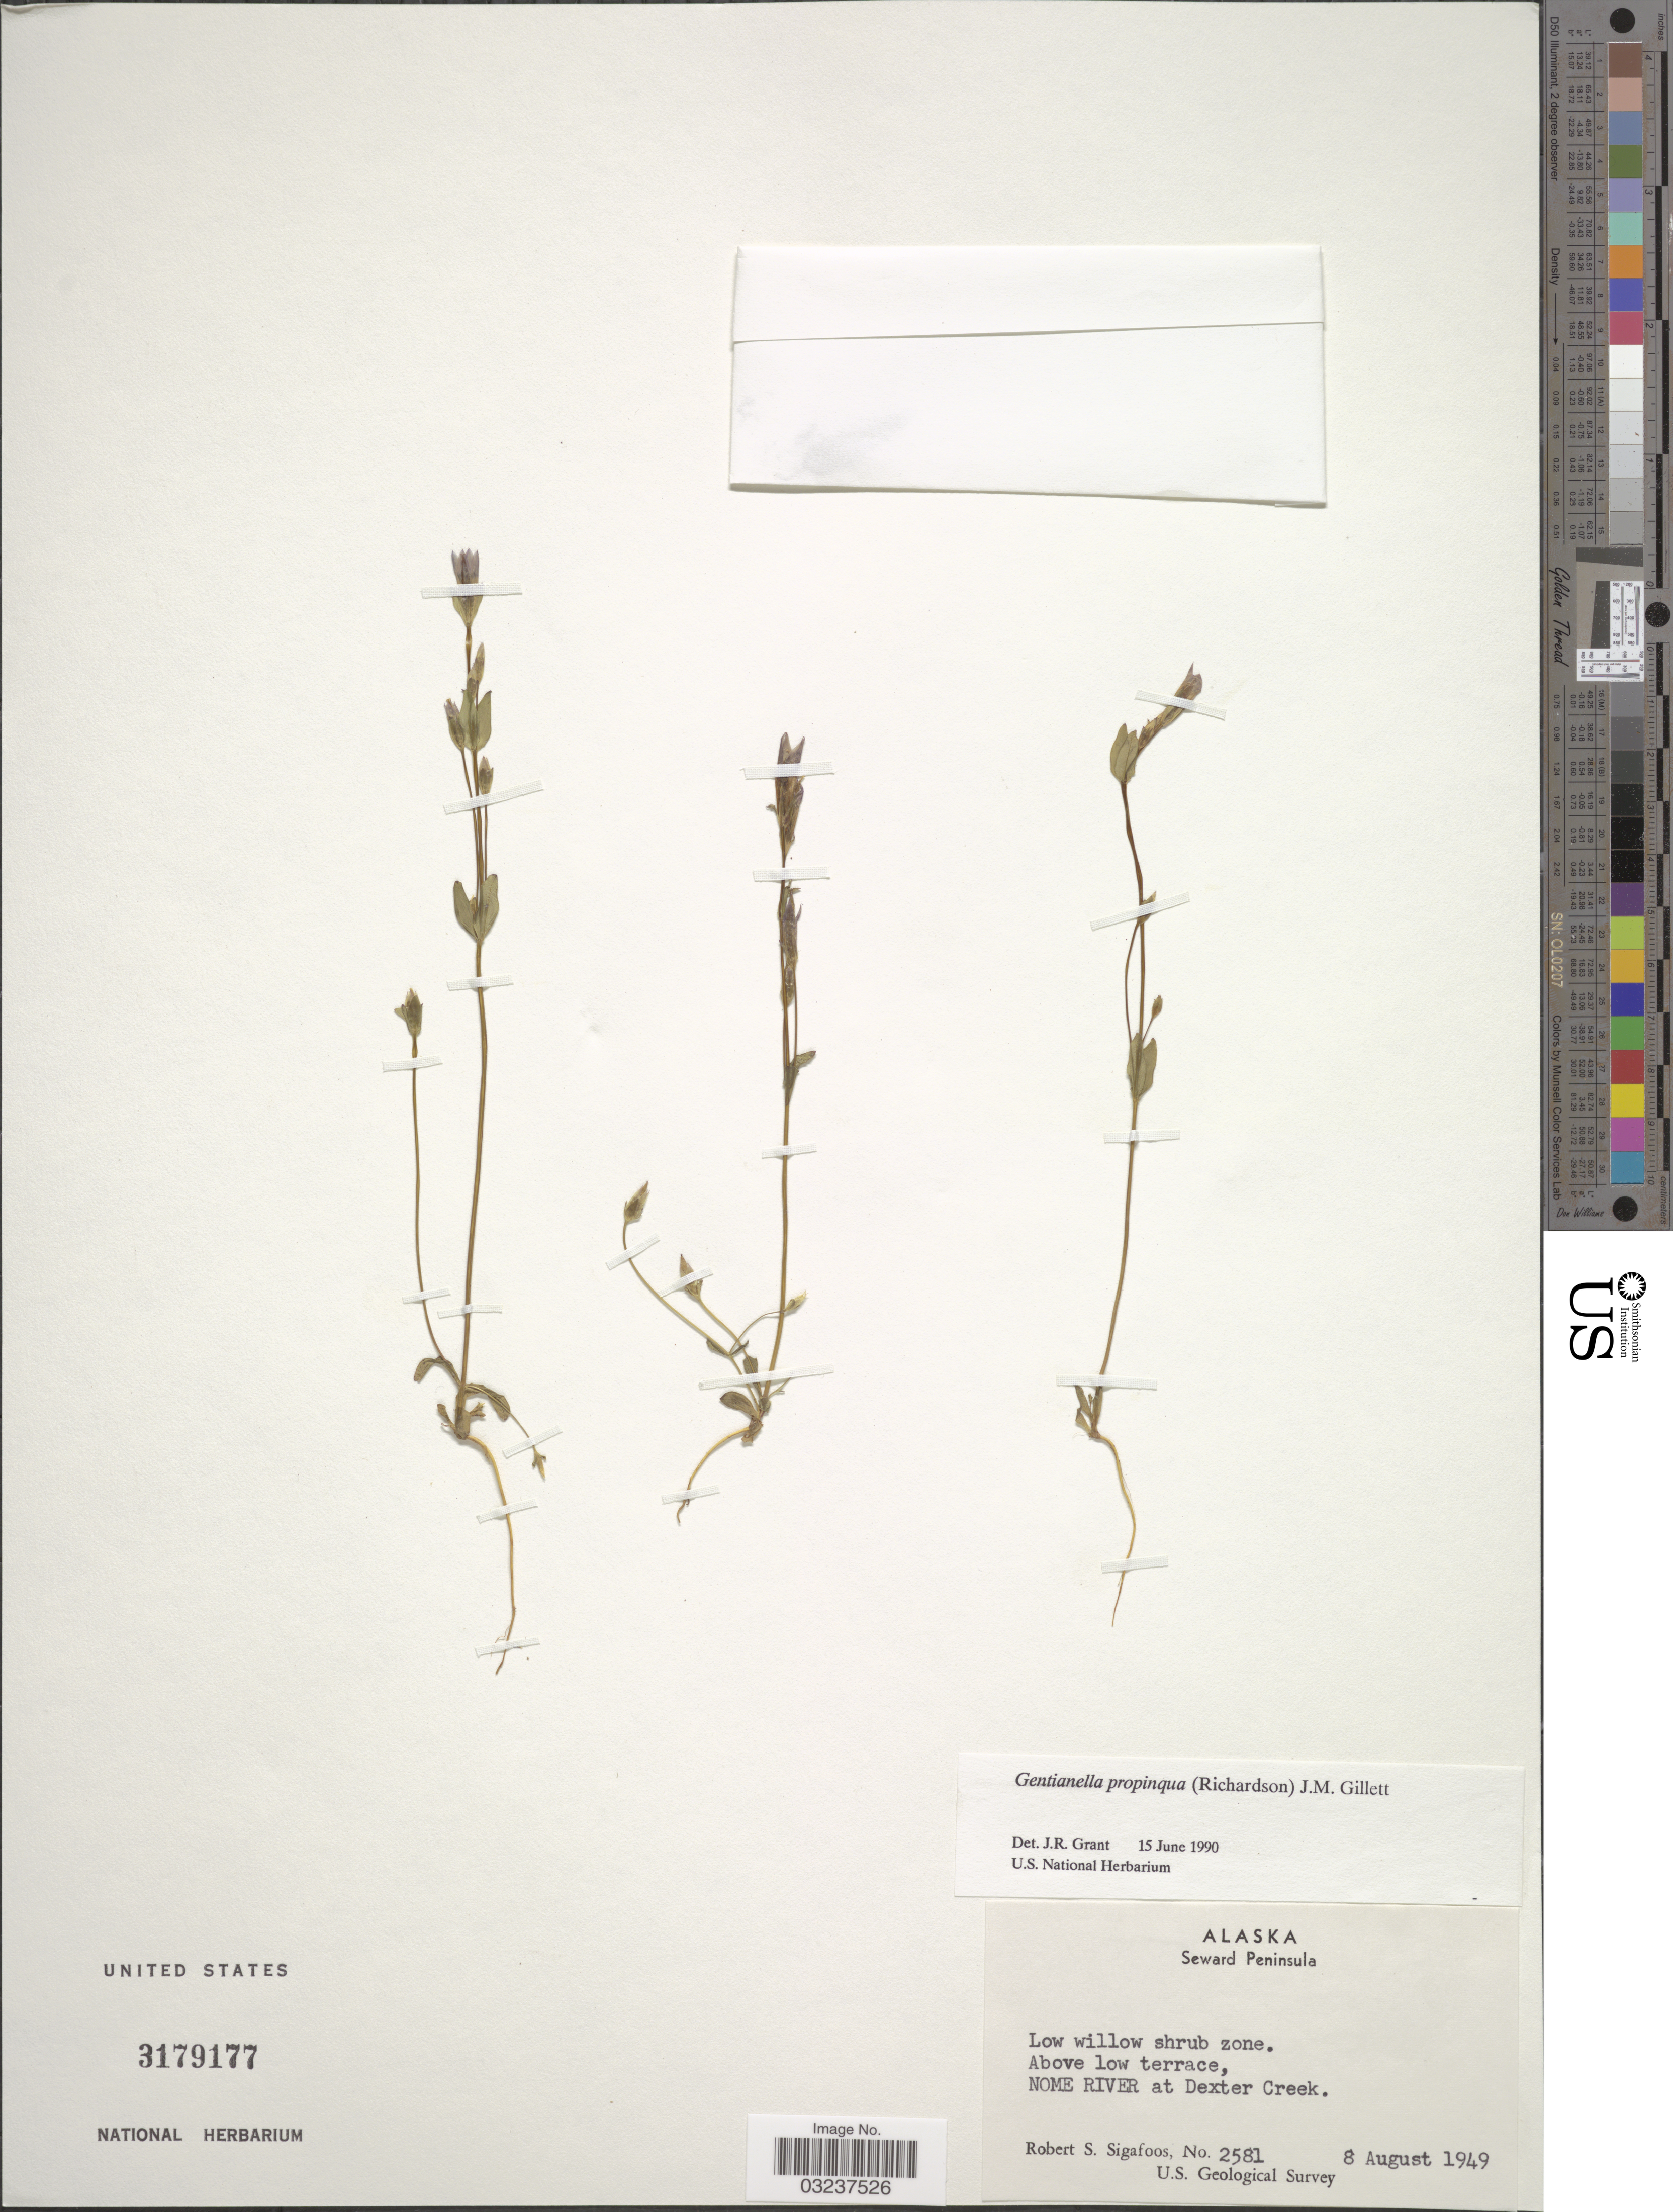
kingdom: Plantae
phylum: Tracheophyta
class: Magnoliopsida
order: Gentianales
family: Gentianaceae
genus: Gentianella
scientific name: Gentianella propinqua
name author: (Richardson) J.M. Gillett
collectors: R. Sigafoos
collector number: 2581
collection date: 1949-08-08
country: United States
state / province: Alaska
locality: Seward Peninsula, Low willow shrub zone. Above low terrace, Nome River at Dexter Creek.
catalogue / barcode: US 3179177